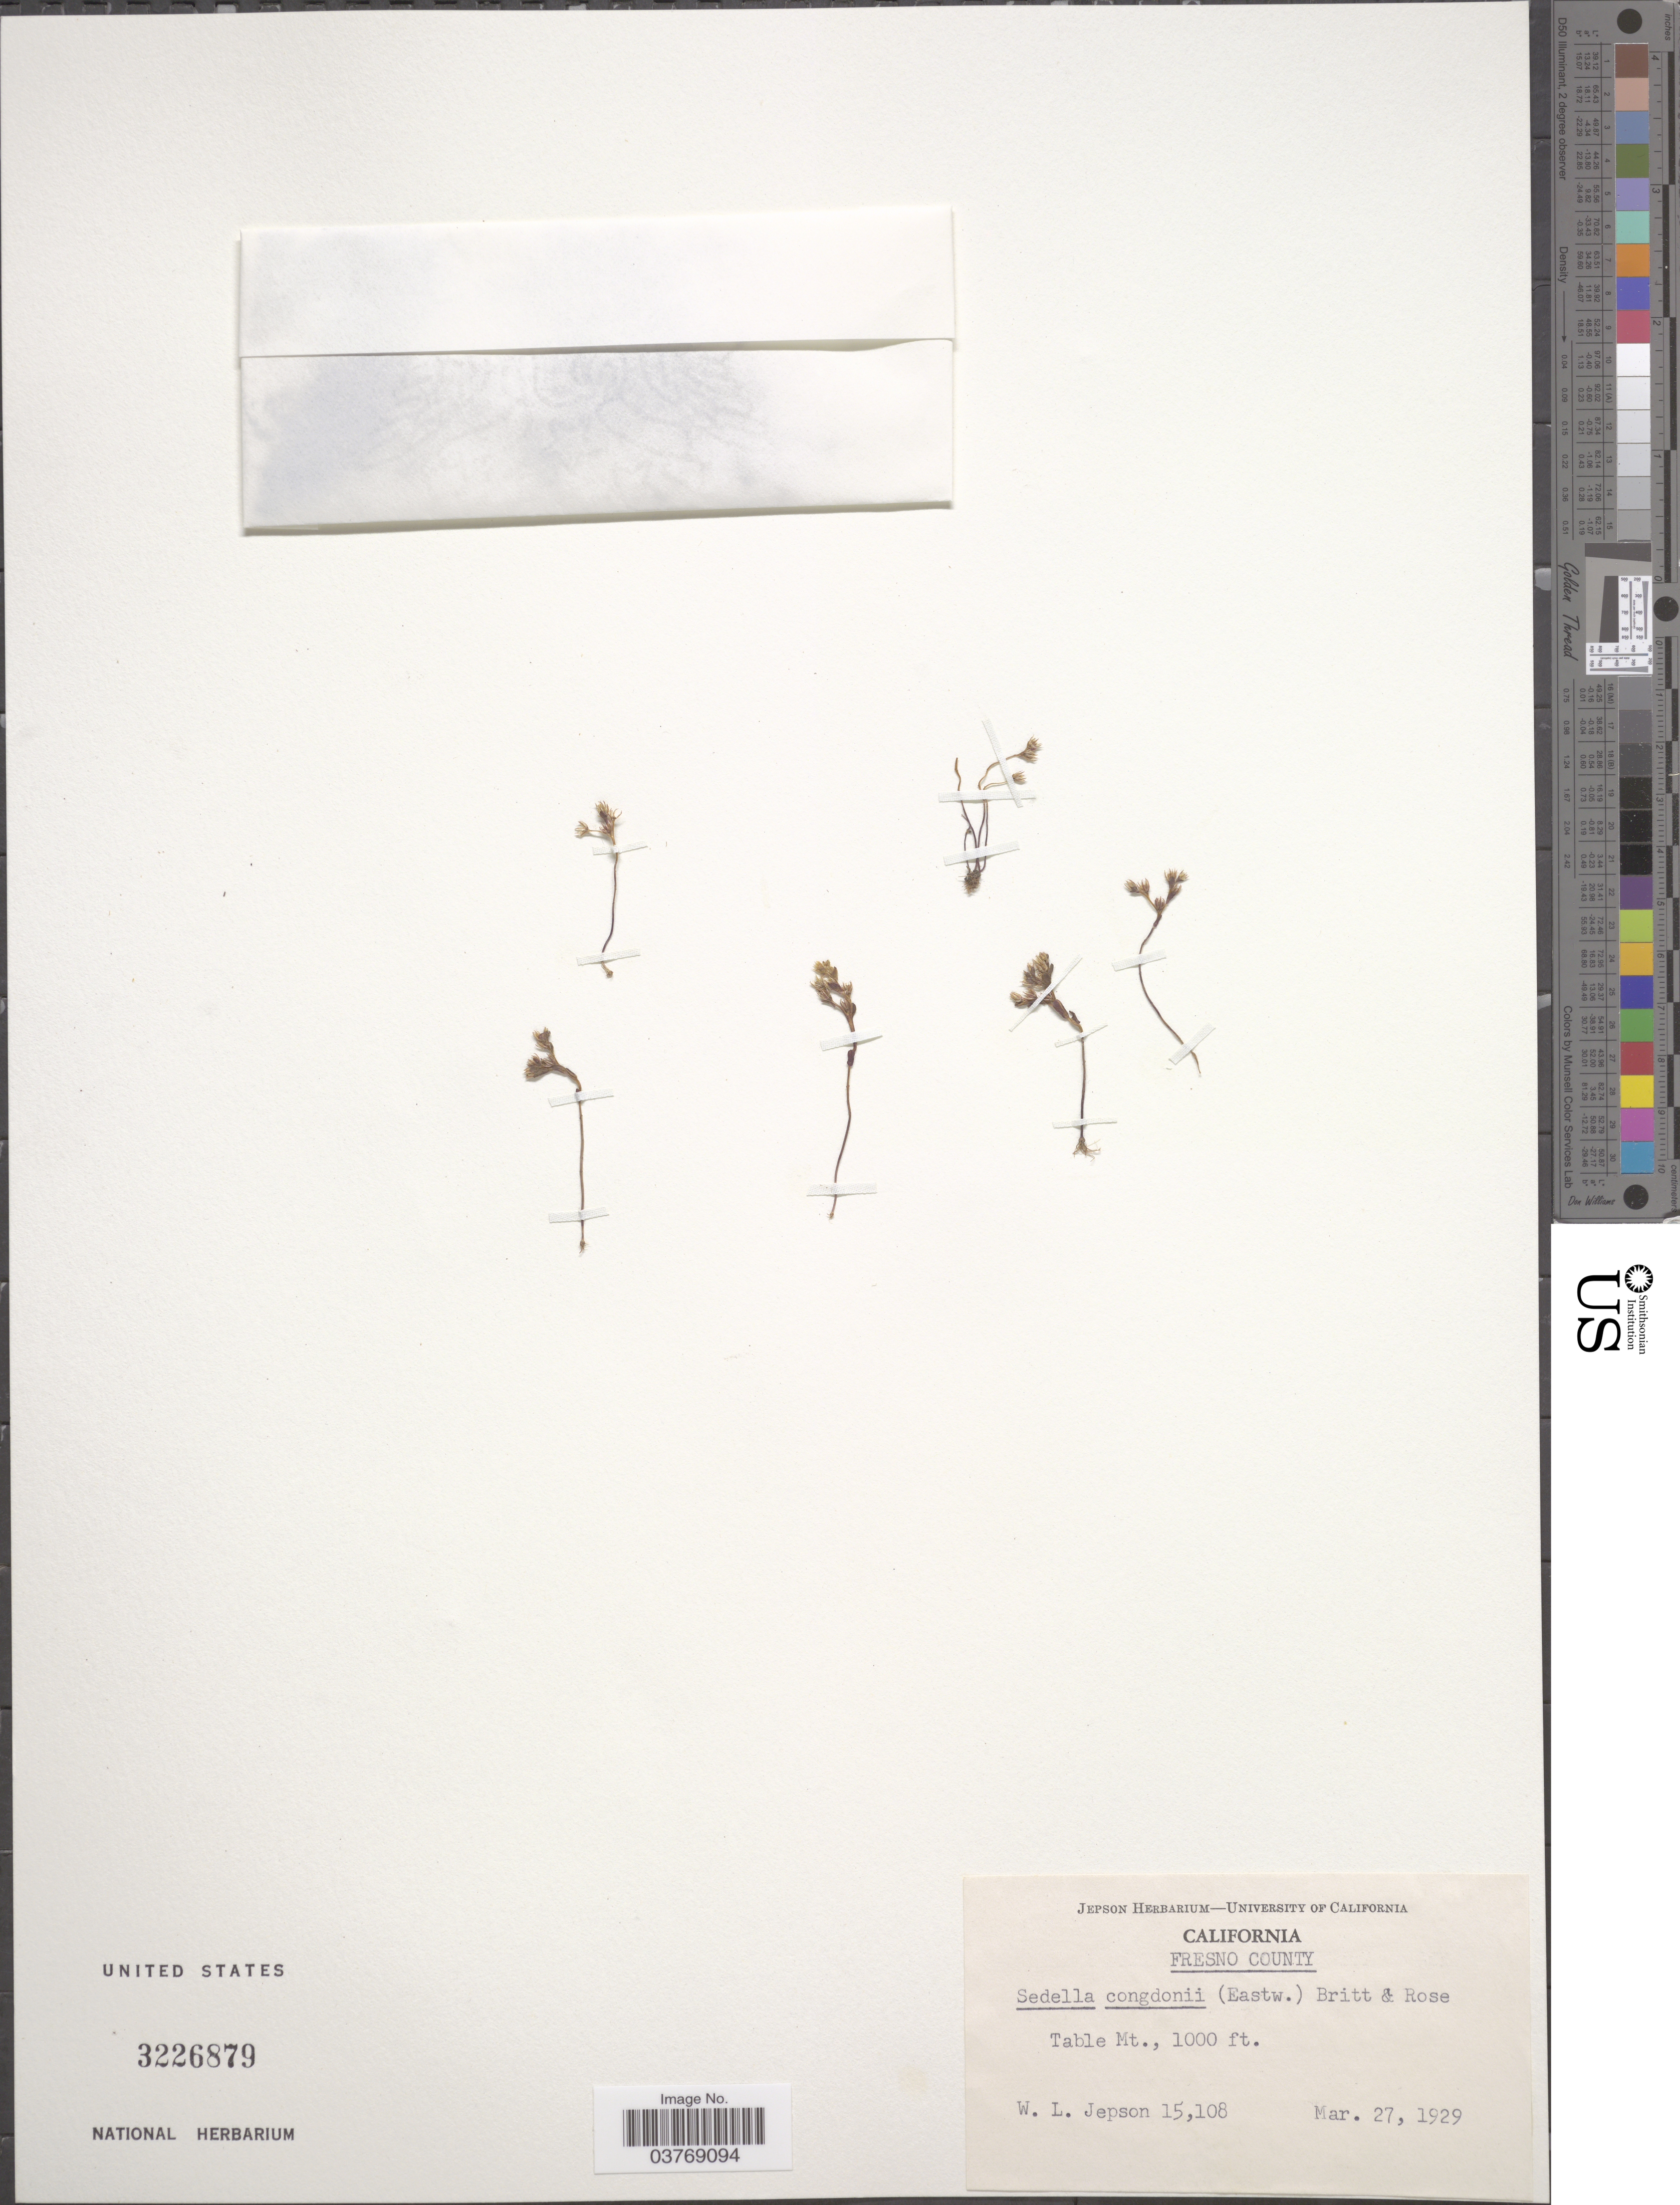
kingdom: Plantae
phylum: Tracheophyta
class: Magnoliopsida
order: Saxifragales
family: Crassulaceae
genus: Sedella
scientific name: Sedella congdonii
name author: (Eastw.) Britton & Rose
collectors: W. L. Jepson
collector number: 15108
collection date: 1929-03-27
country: United States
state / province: California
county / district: Fresno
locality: Fresno County. Table Mt.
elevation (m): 305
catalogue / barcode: US 3226879